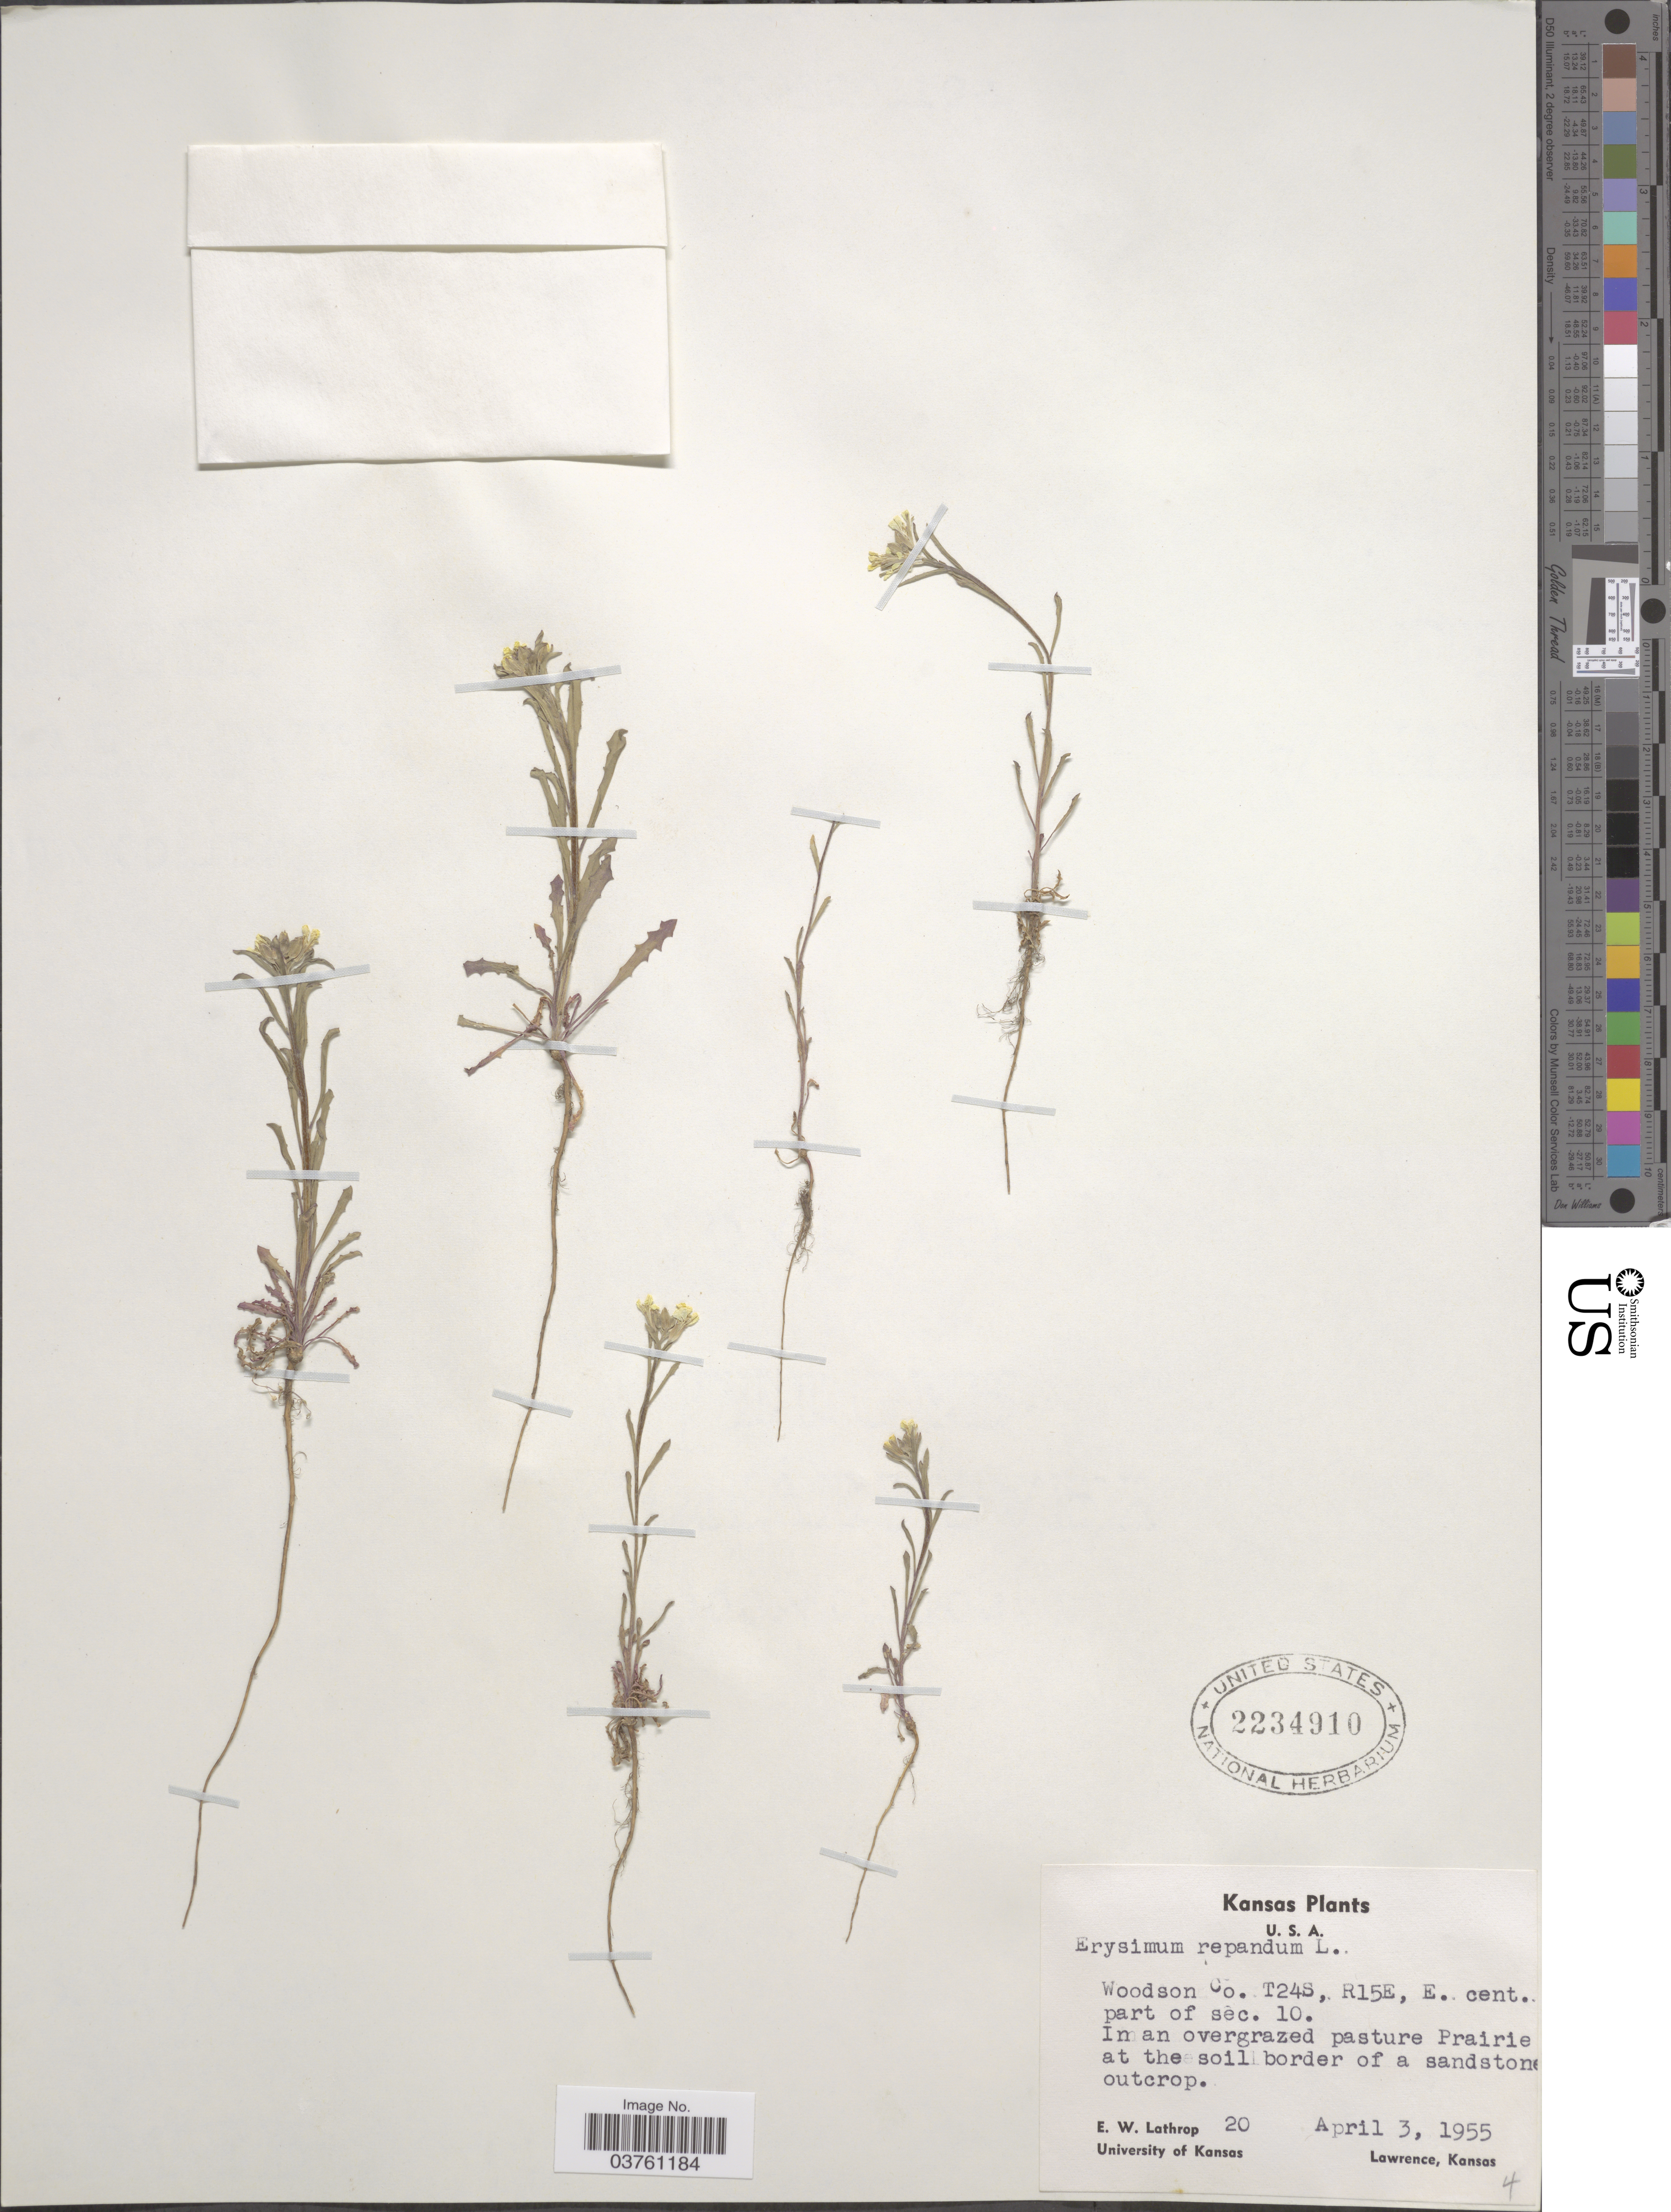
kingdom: Plantae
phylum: Tracheophyta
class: Magnoliopsida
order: Brassicales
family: Brassicaceae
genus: Erysimum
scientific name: Erysimum repandum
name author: L.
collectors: E. W. Lathrop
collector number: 20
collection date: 1955-04-03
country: United States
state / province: Kansas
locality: Woodson Co. T24S, R15E, E. cent. part of sec. 10. In an overgrazed pasture Prairie at the soil border of a sandstone outcrop.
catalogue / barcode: US 2234910